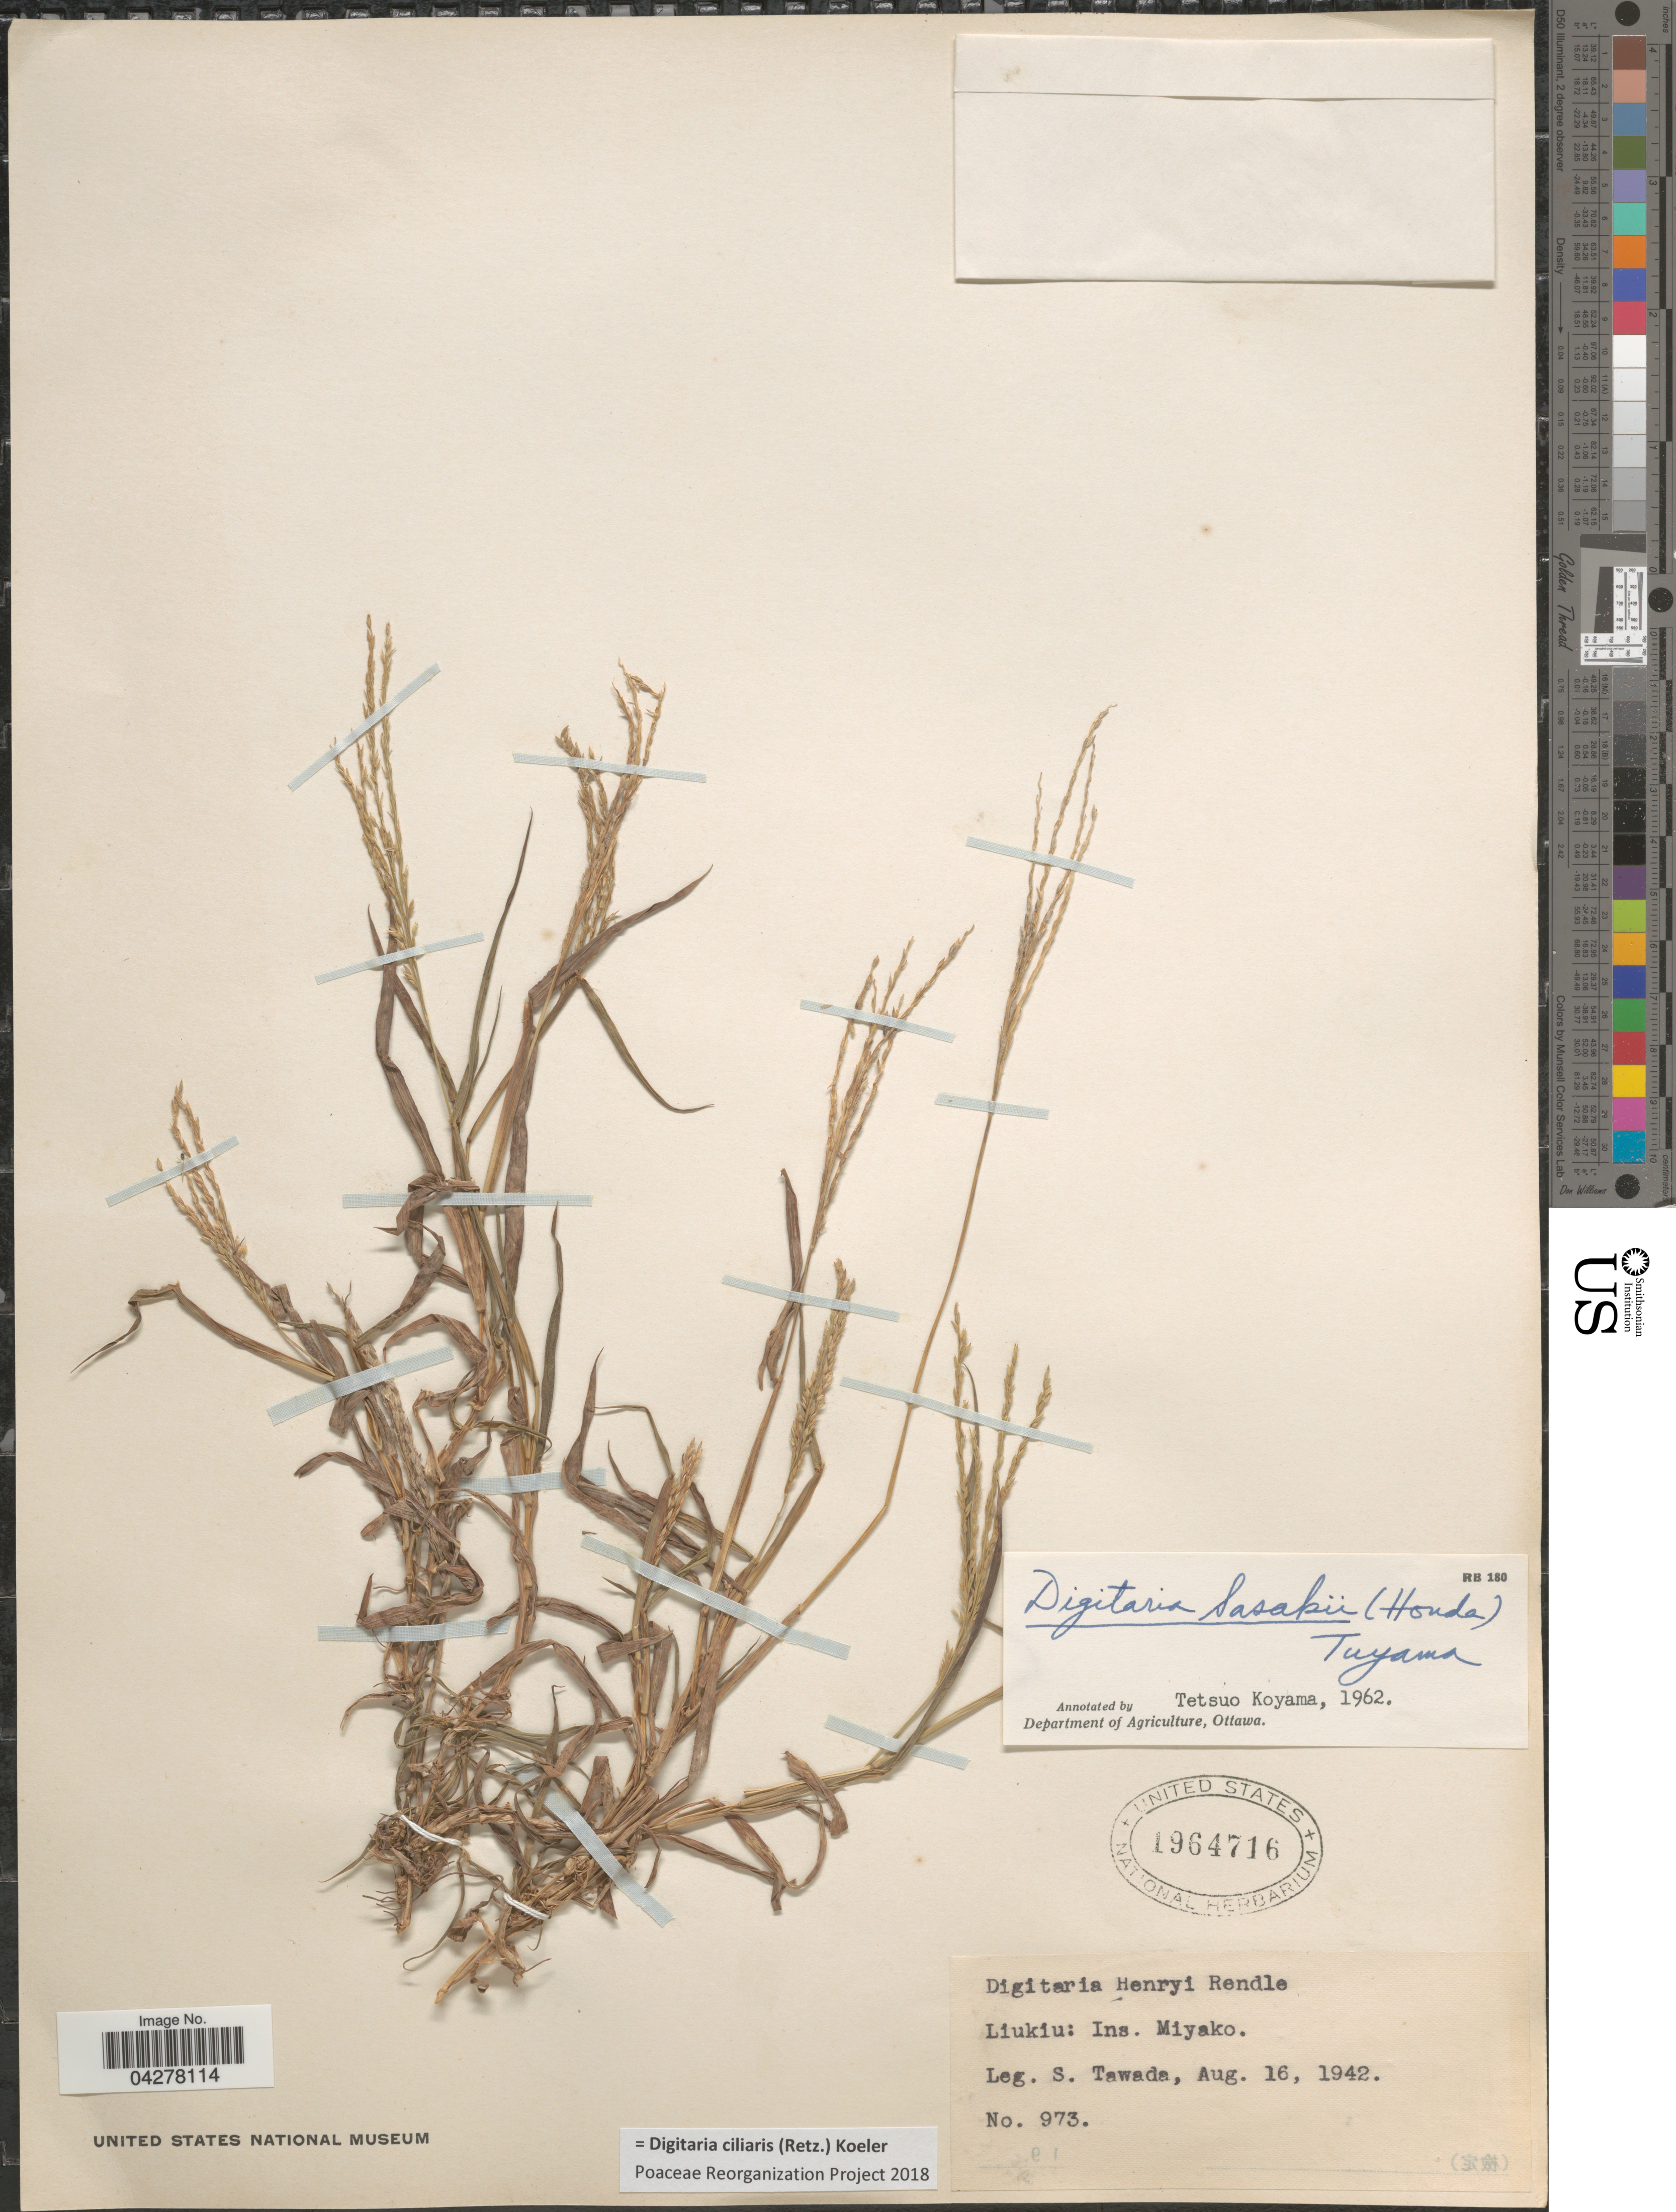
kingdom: Plantae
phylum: Tracheophyta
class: Liliopsida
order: Poales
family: Poaceae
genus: Digitaria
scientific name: Digitaria ciliaris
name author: (Retz.) Koeler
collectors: S. Tawada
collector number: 973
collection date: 1942-08-16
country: Japan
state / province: Okinawa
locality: Liukiu: Ins. Miyako.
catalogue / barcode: US 1964716